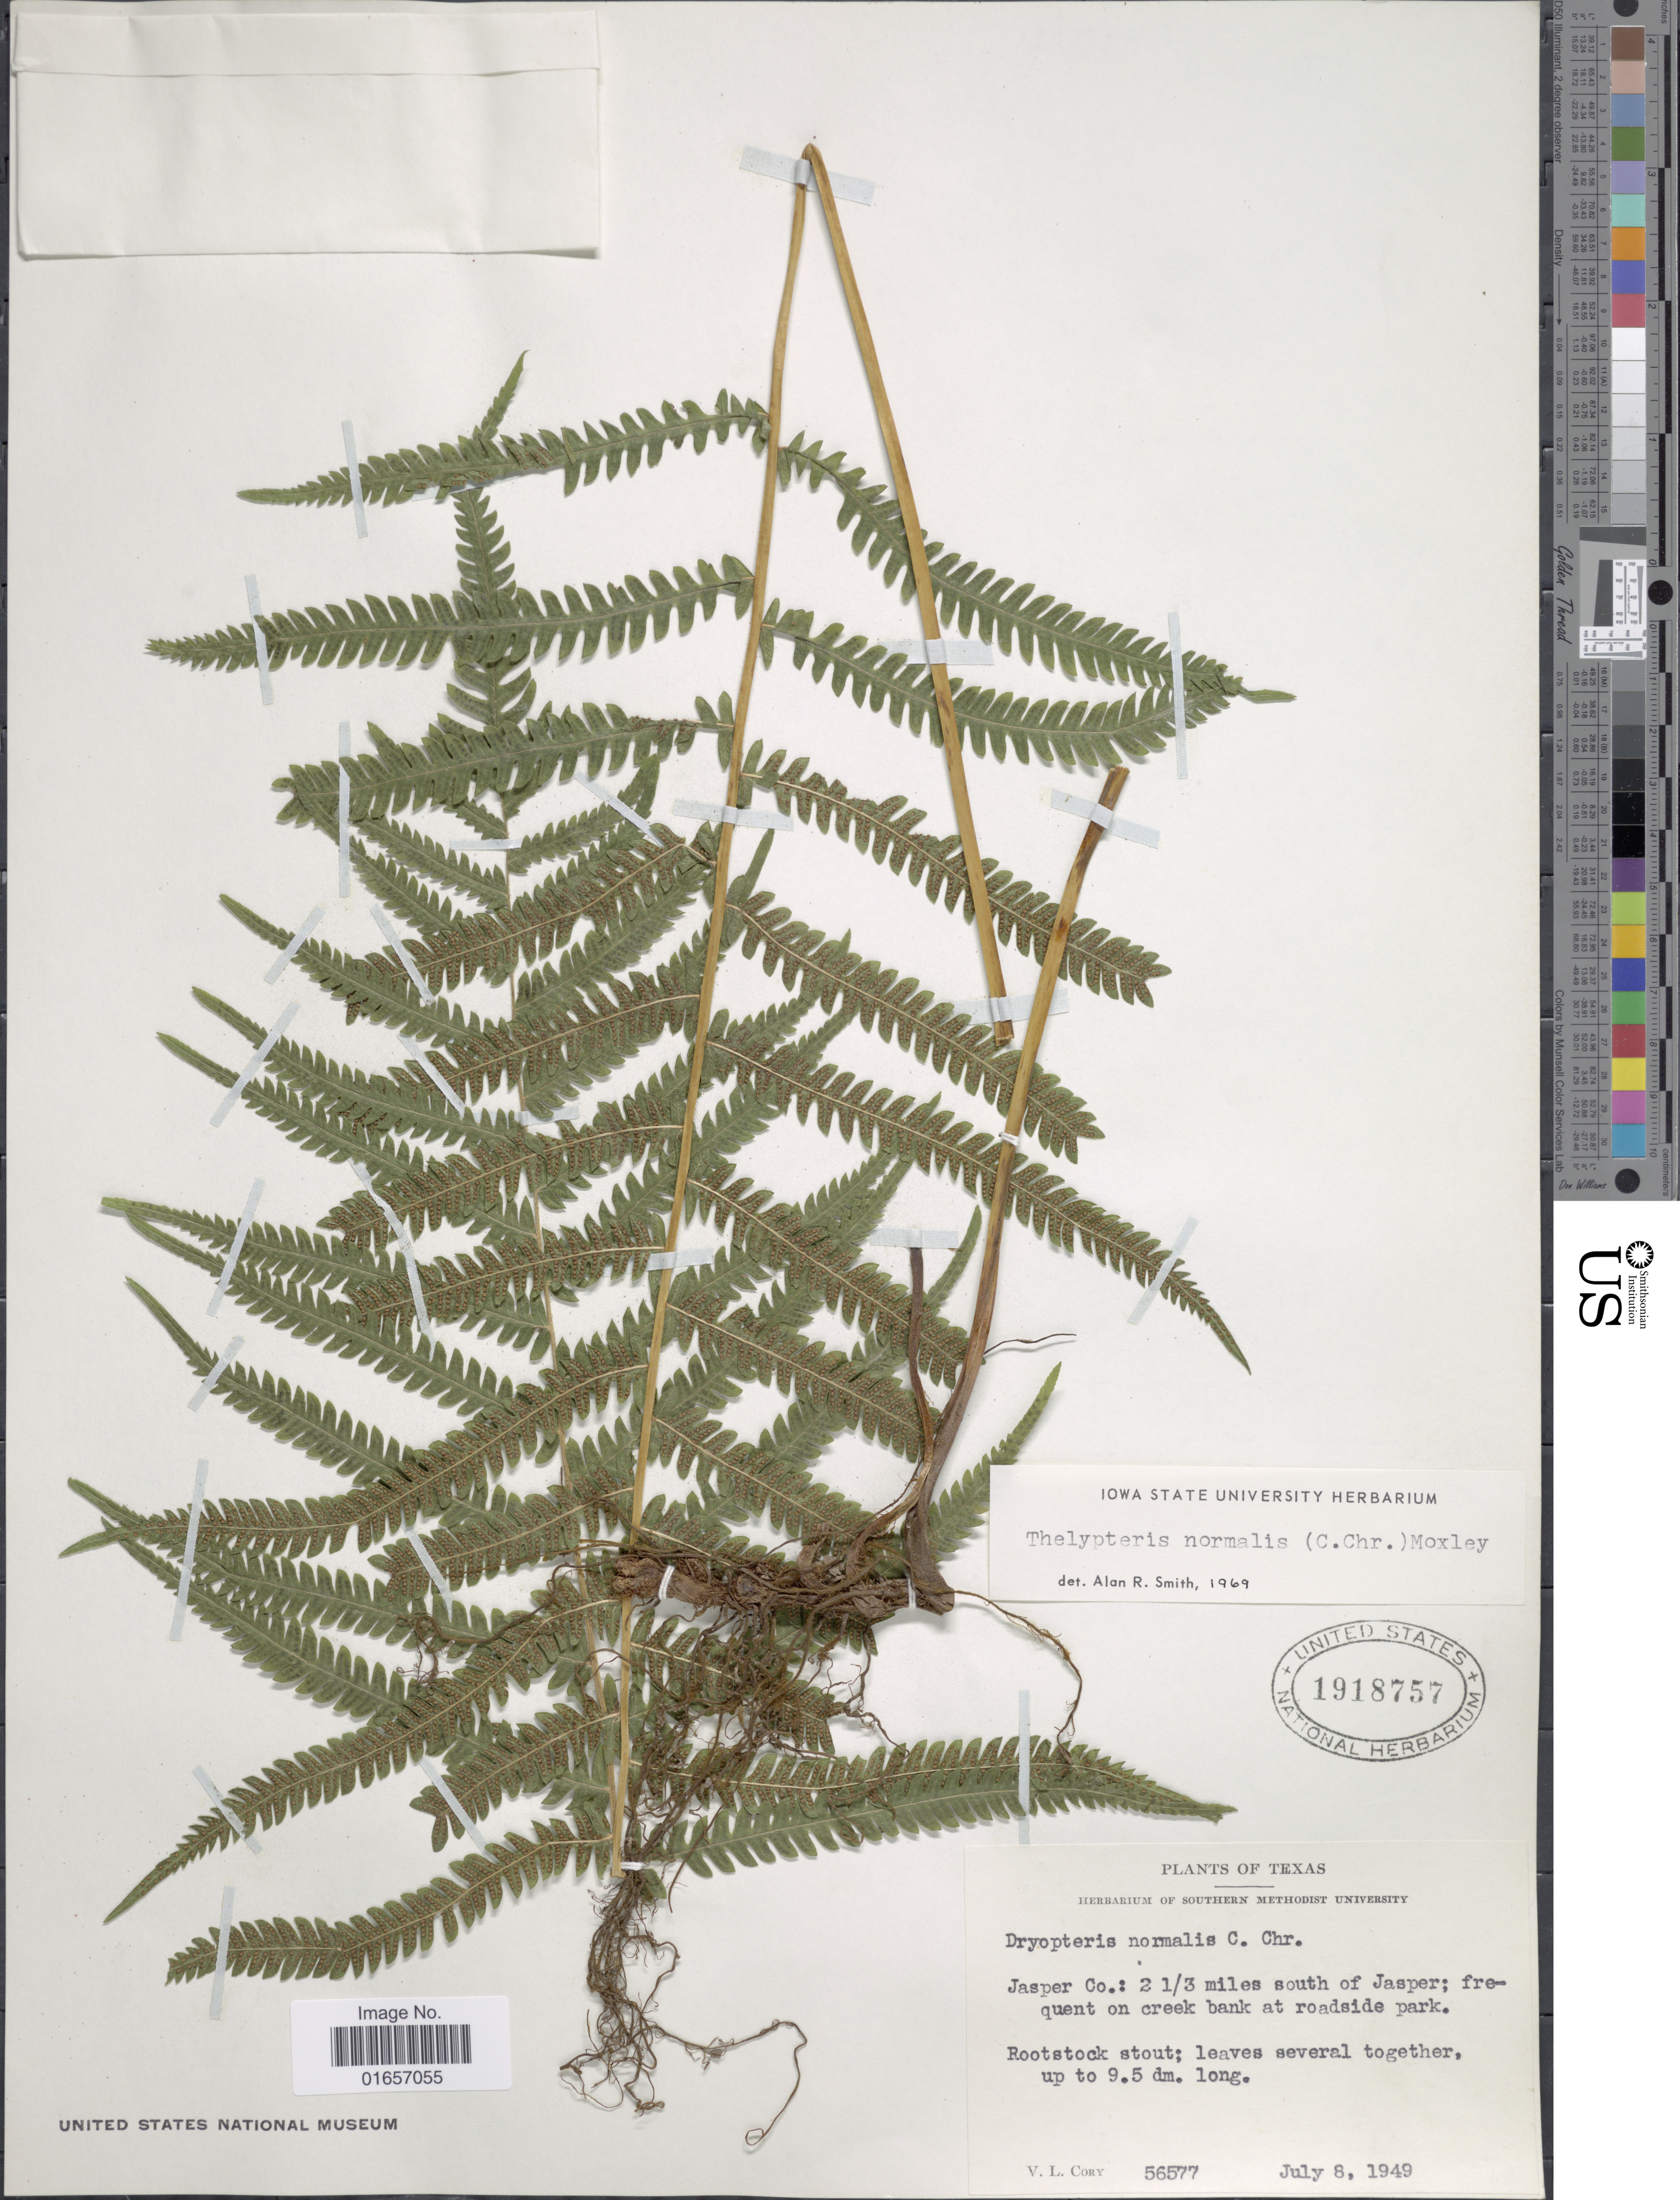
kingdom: Plantae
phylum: Tracheophyta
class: Polypodiopsida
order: Polypodiales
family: Thelypteridaceae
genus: Christella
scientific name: Christella kunthii comb. ined.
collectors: V. Cory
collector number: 56577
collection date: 1949-07-08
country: United States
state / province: Texas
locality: Jasper Co.: 2 1/3 miles south of Jasper; frequent on creek bank at roadside park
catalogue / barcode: US 1918757